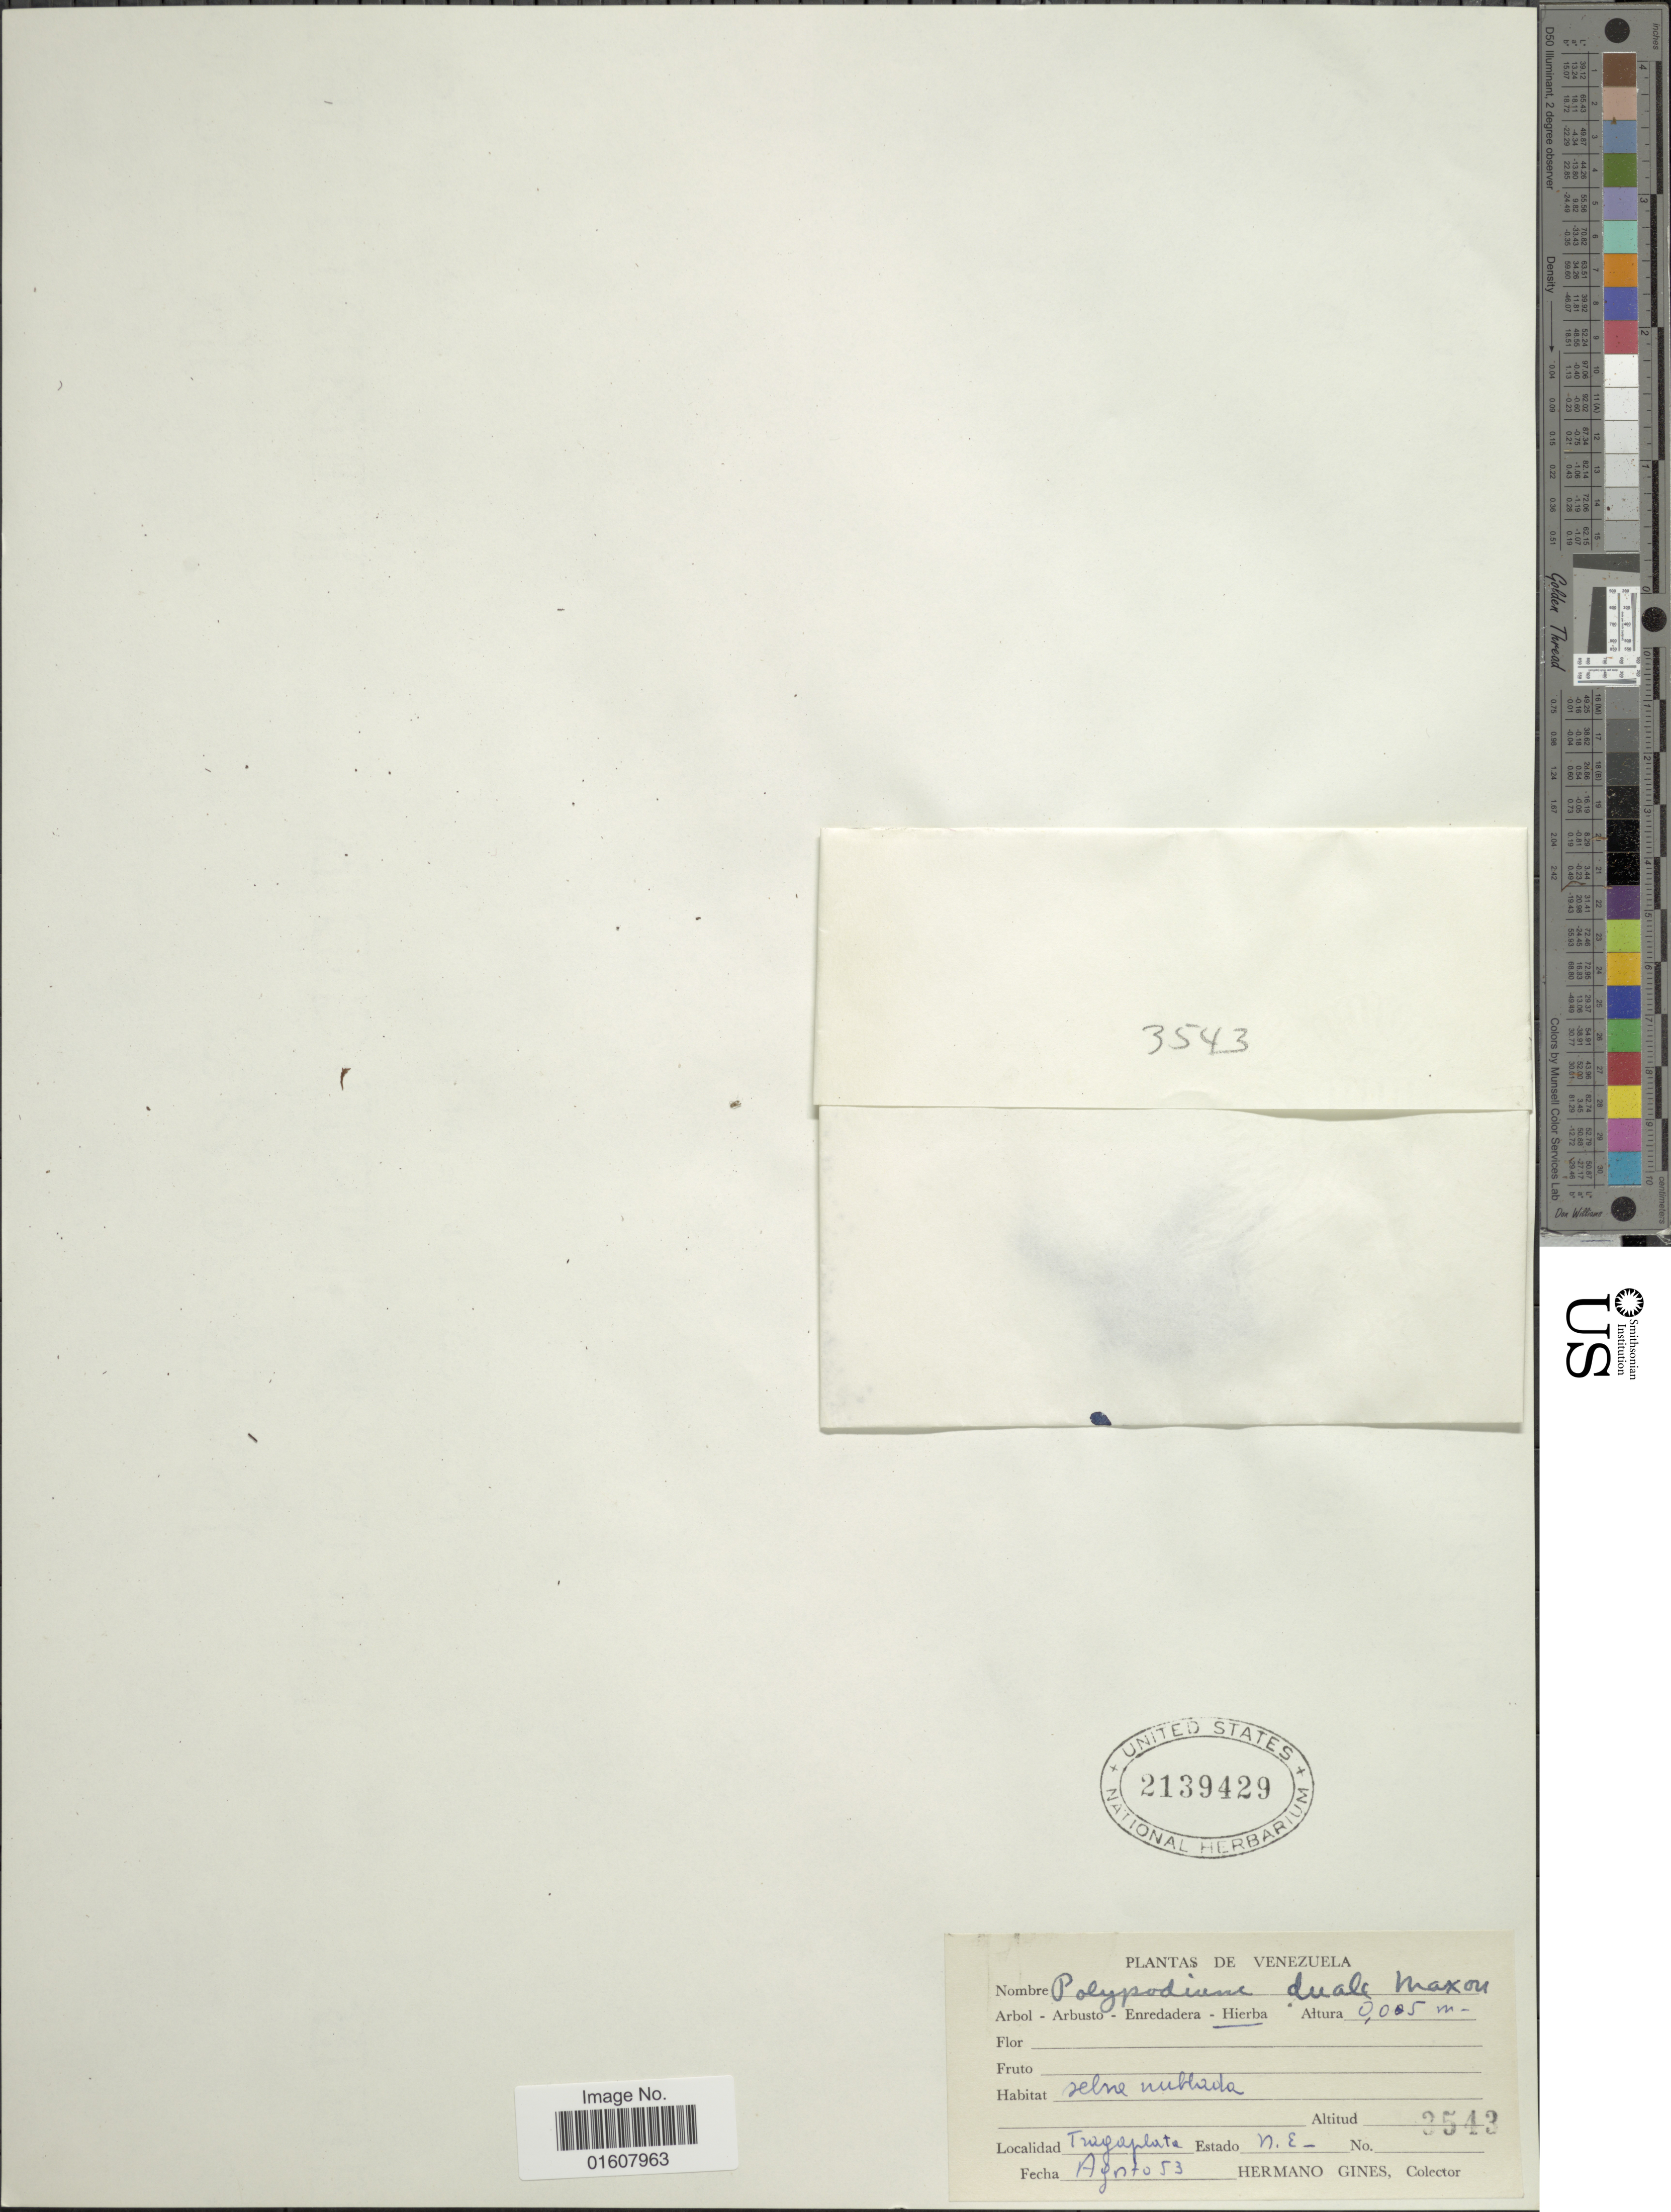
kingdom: Plantae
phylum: Tracheophyta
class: Polypodiopsida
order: Polypodiales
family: Polypodiaceae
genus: Cochlidium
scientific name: Cochlidium serrulatum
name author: (Sw.) L.E. Bishop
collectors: Bro. Gines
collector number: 3543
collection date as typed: Transcribed d/m/y: /8/53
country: Venezuela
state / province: Nueva Esparta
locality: Truyaplata. Estado N. E.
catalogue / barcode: US 2139429